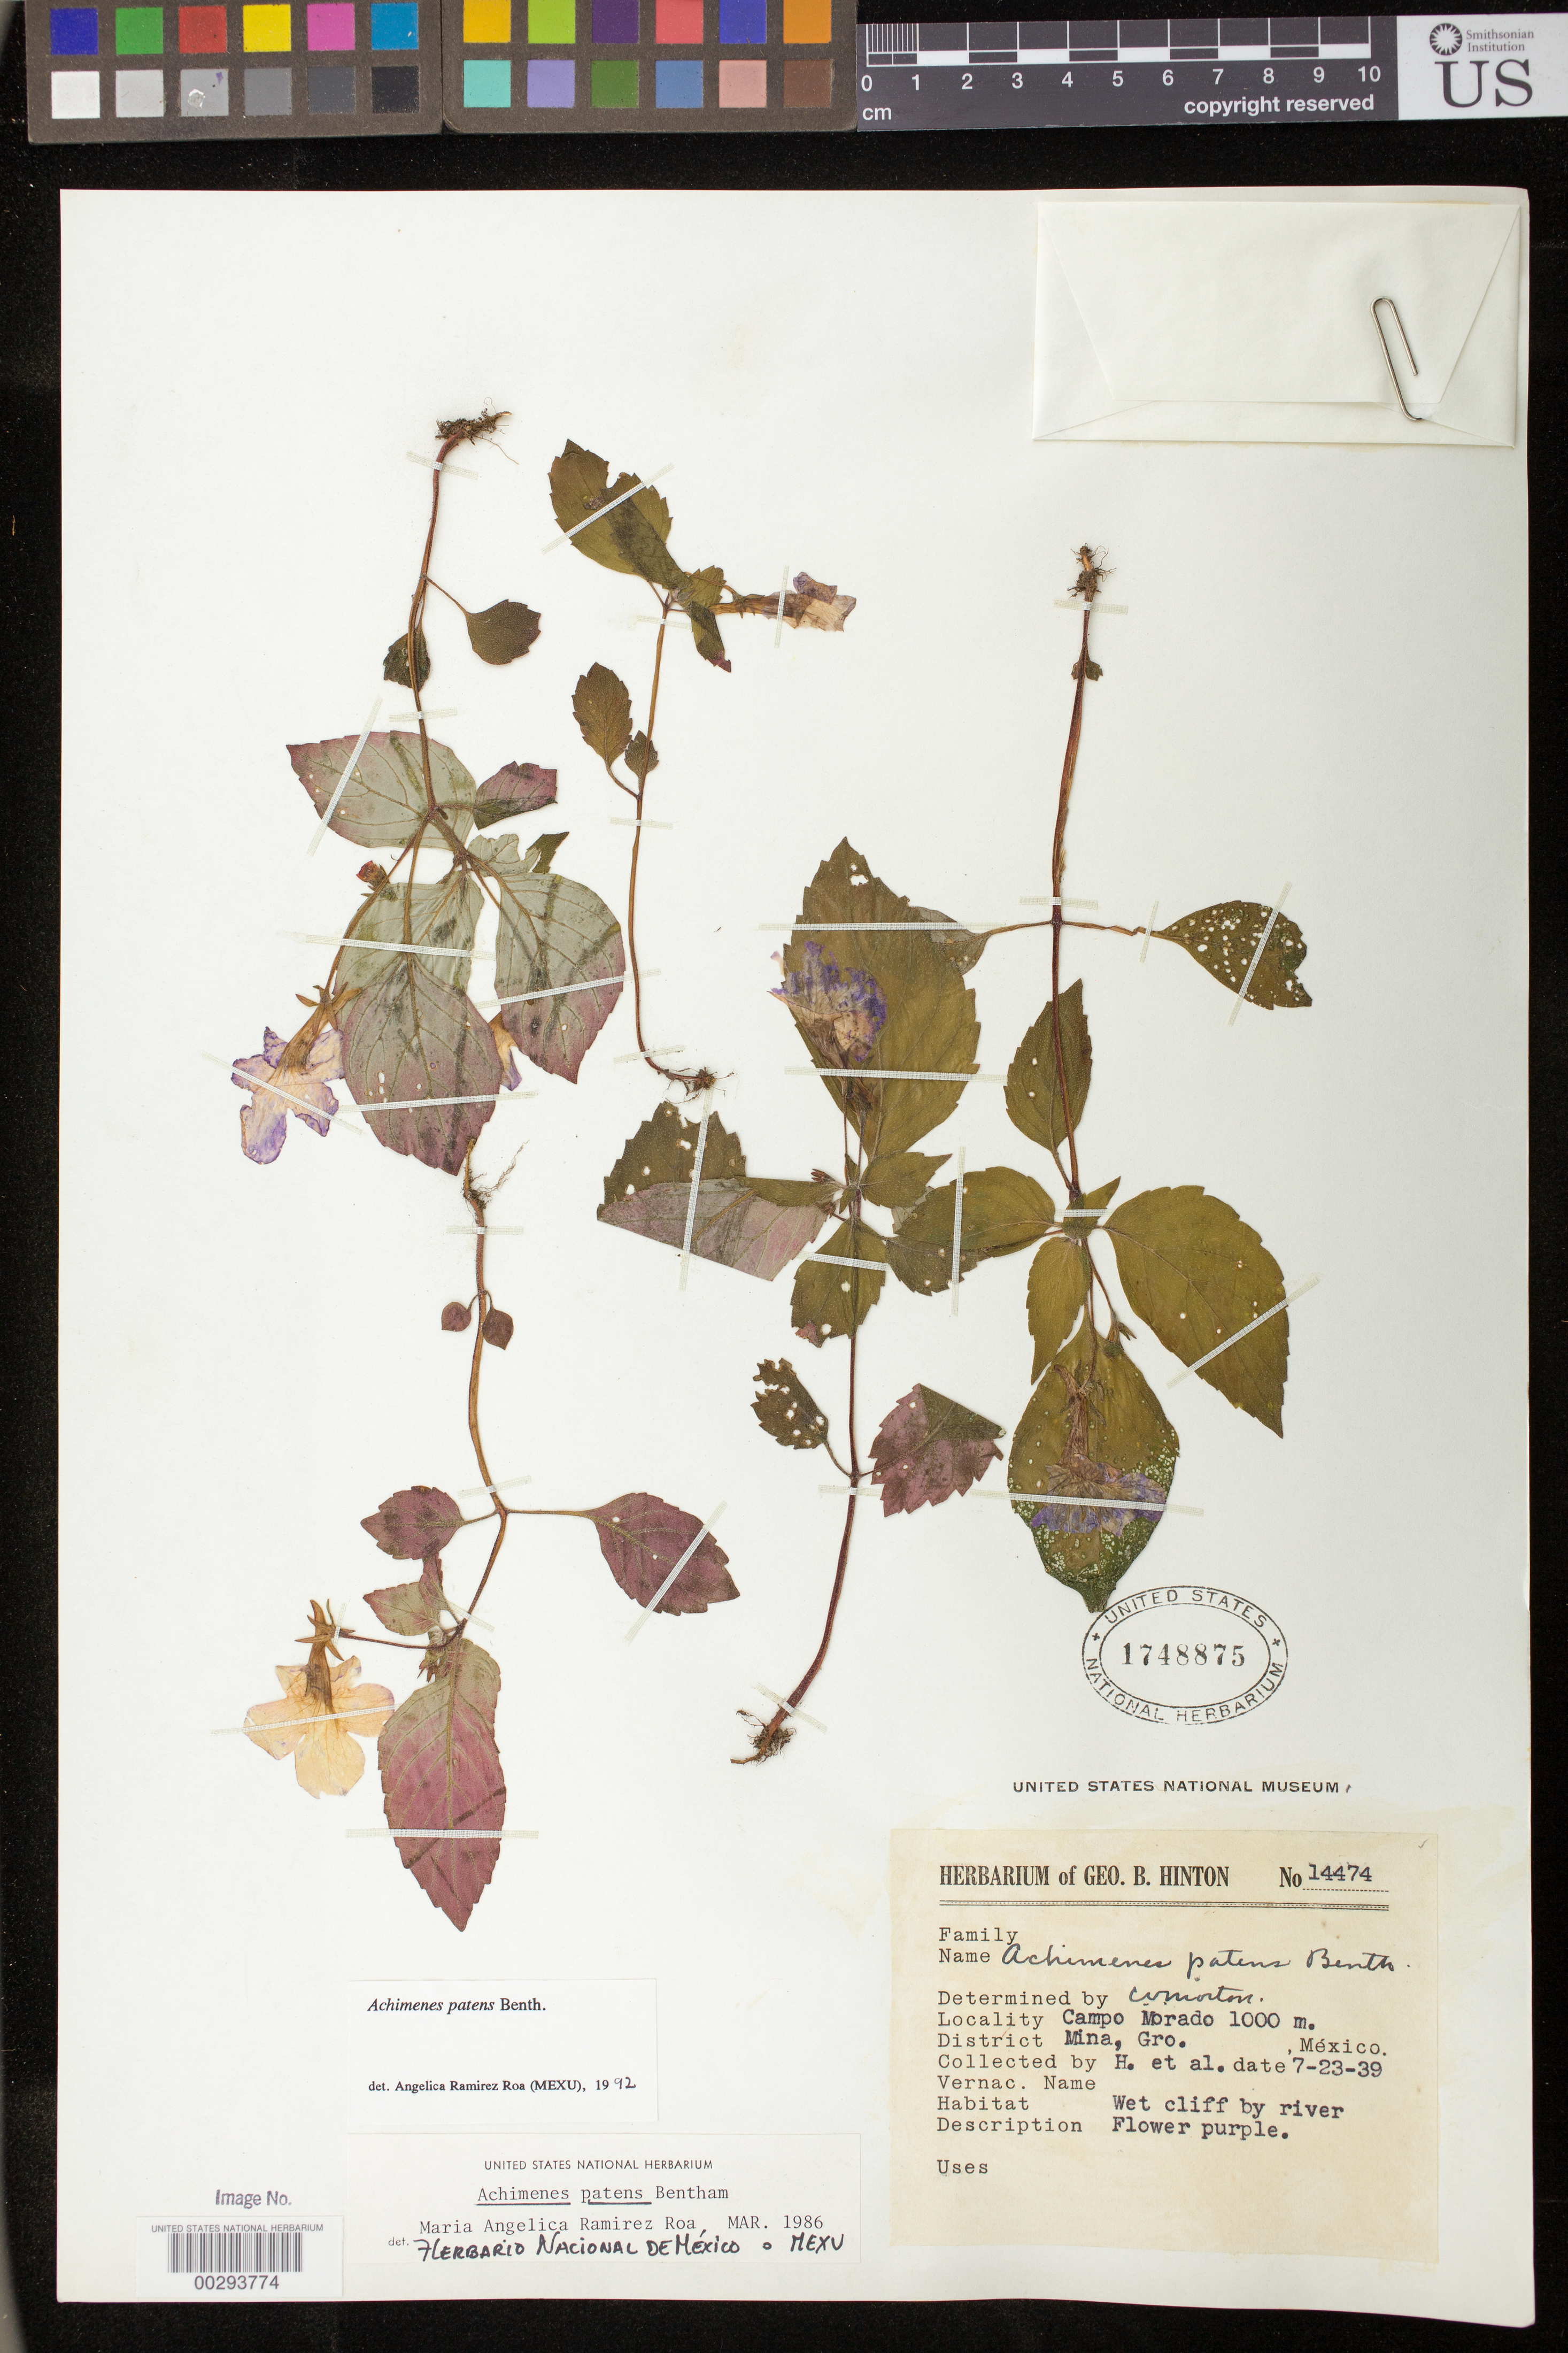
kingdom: Plantae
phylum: Tracheophyta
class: Magnoliopsida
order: Lamiales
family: Gesneriaceae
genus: Achimenes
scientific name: Achimenes patens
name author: Benth.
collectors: G. B. Hinton & et al.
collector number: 14474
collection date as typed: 23 Jul 1939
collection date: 1939-07-23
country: Mexico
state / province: Guerrero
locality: Mina Dist, Campo Morado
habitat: Wet cliff by river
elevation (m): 1000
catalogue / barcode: US 1748875